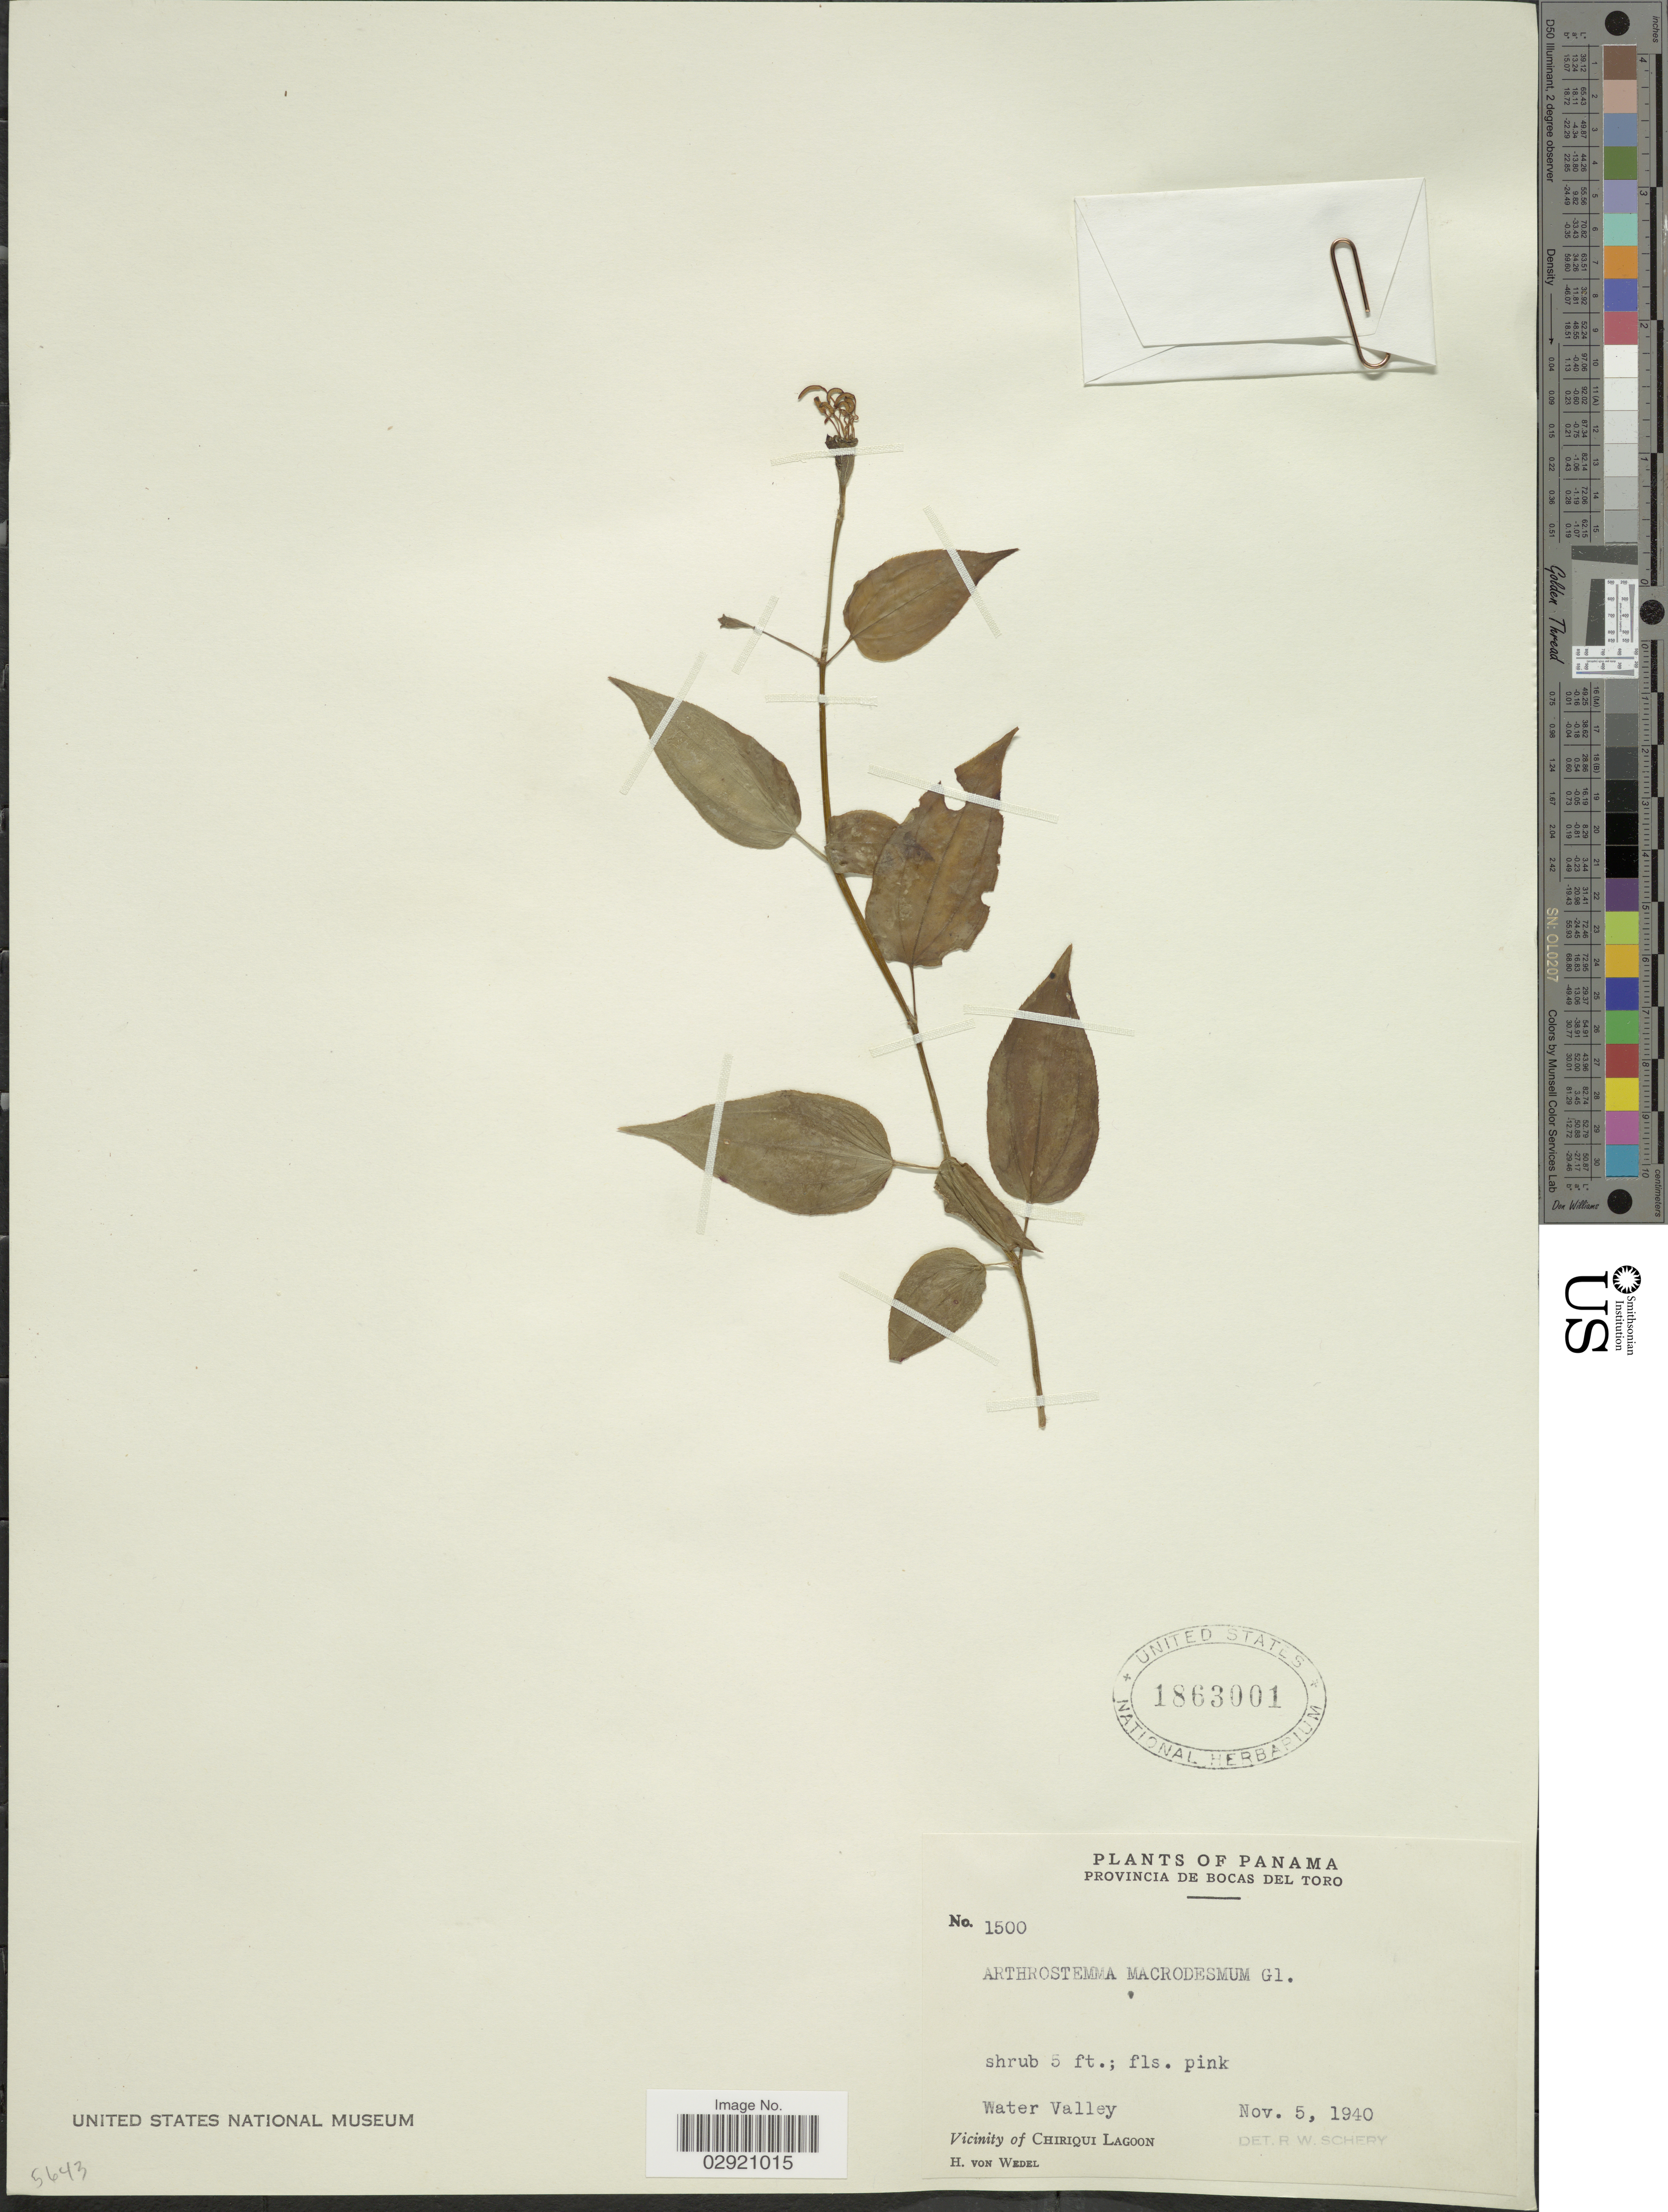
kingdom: Plantae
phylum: Tracheophyta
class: Magnoliopsida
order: Myrtales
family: Melastomataceae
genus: Arthrostemma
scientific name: Arthrostemma ciliatum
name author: Pav. ex D. Don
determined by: Strong, Mark T., (BOT), Smithsonian Institution - National Museum of Natural History (UNITED STATES)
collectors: H. von Wedel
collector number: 1500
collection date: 1940-11-05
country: Panama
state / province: Bocas del Toro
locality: Water Valley, Vicinity of Chiriqui Lagoon.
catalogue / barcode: US 1863001